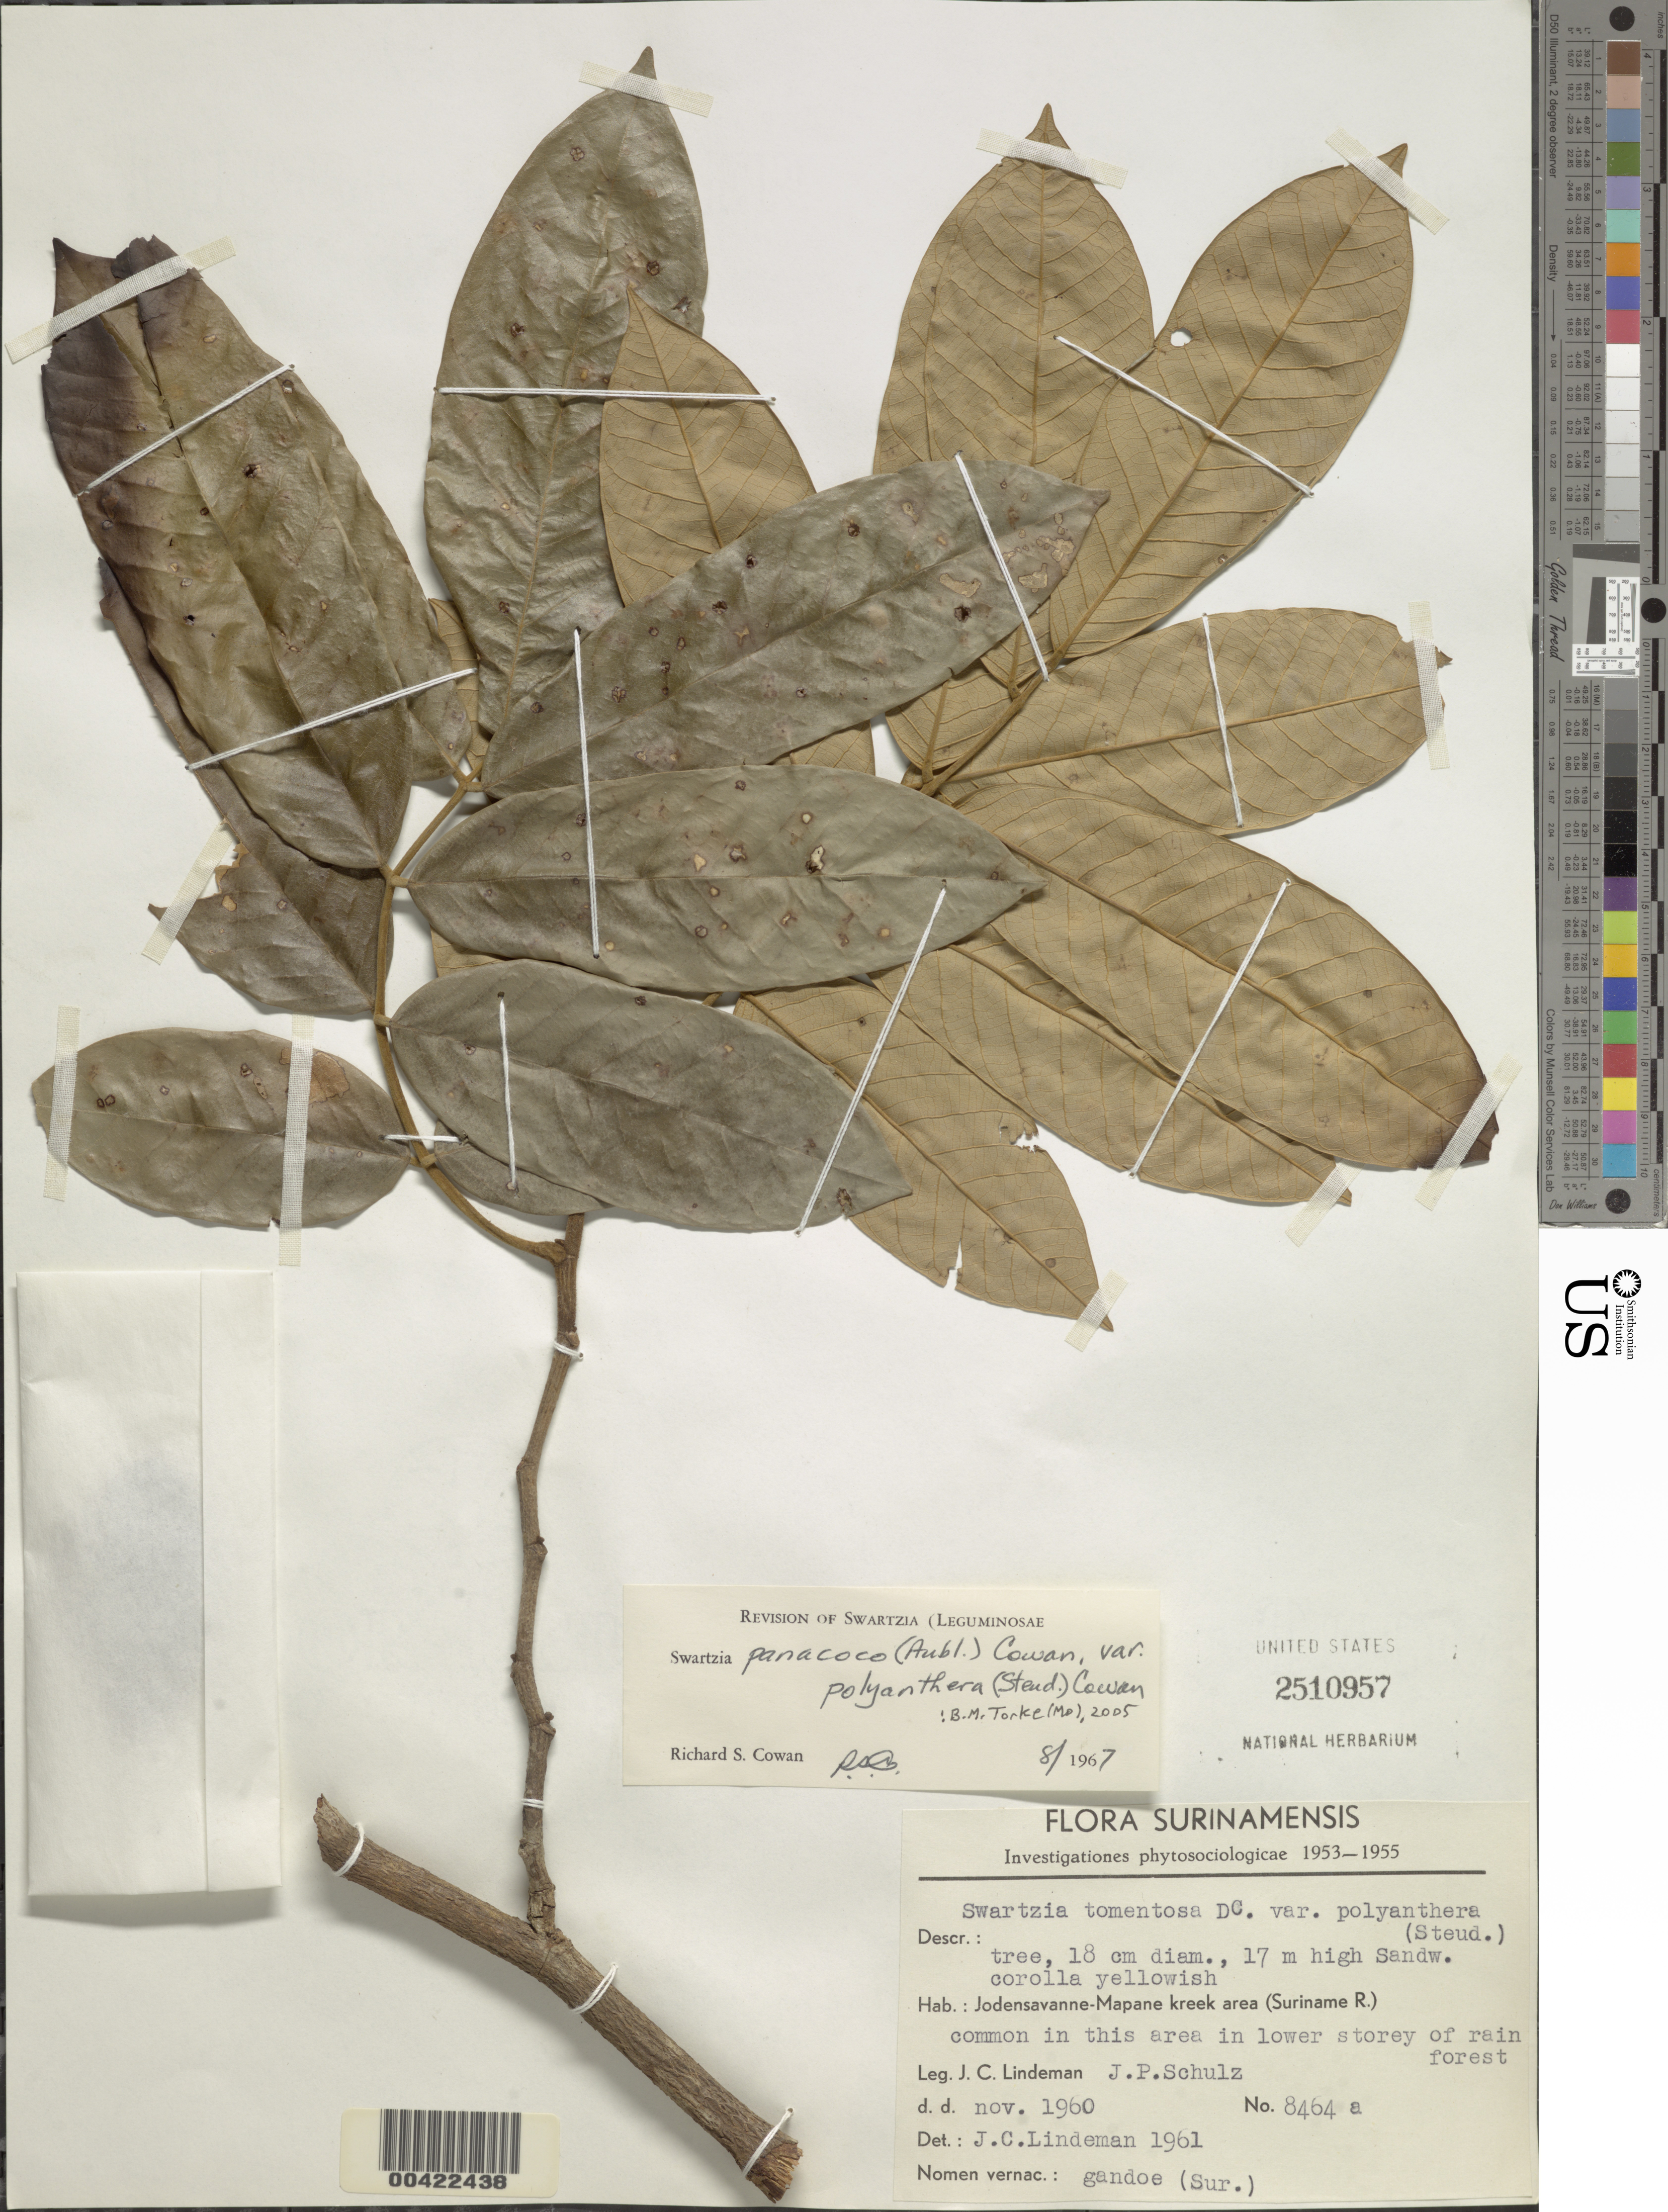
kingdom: Plantae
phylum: Tracheophyta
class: Magnoliopsida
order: Fabales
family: Fabaceae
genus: Swartzia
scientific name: Swartzia panacoco var. polyanthera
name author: (Steud.) R.S. Cowan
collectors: J. C. Lindeman & J. P. Schulz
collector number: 8684a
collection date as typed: Nov 1960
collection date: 1960-11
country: Suriname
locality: Jodensavanne-mapane kreek area; suriname river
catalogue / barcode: US 2510957